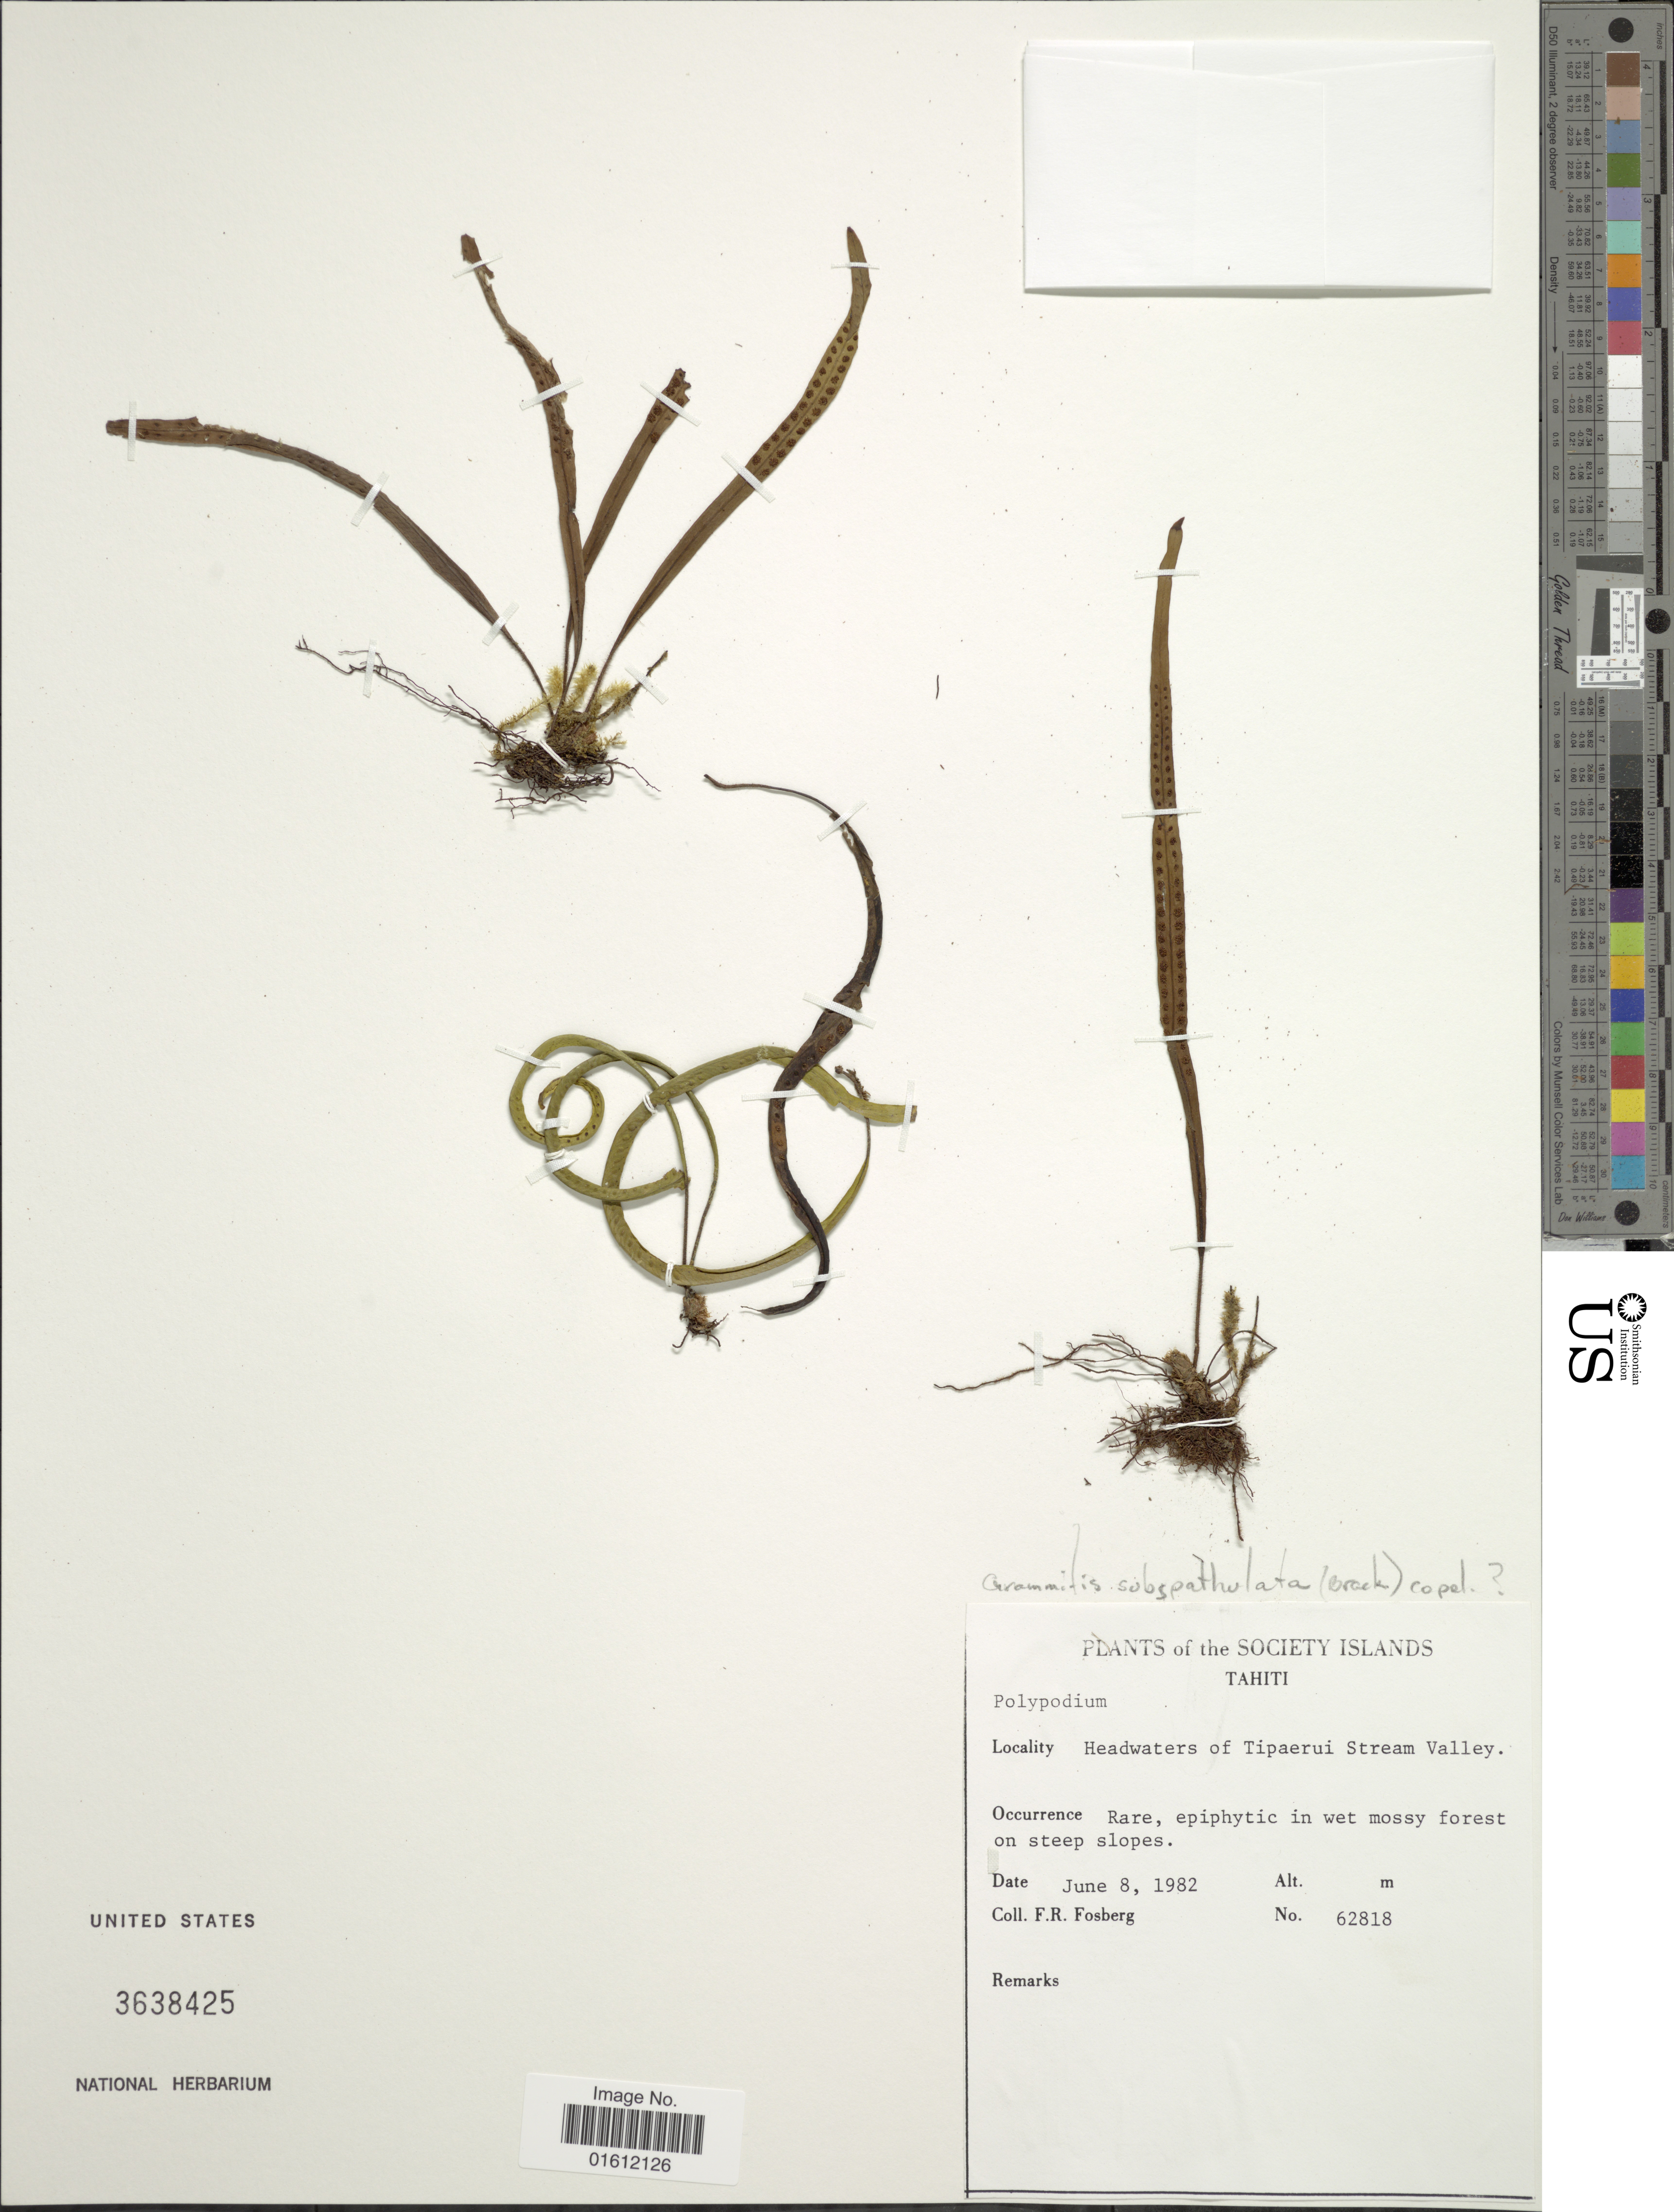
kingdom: Plantae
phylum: Tracheophyta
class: Polypodiopsida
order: Polypodiales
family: Polypodiaceae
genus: Oreogrammitis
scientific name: Oreogrammitis subspathulata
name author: (Brack.) Parris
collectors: F. R. Fosberg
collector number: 62818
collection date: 1982-06-08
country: French Polynesia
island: Tahiti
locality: The Society Islands, Tahiti, Headwaters of Tipaerui Stream Valley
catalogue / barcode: US 3638425